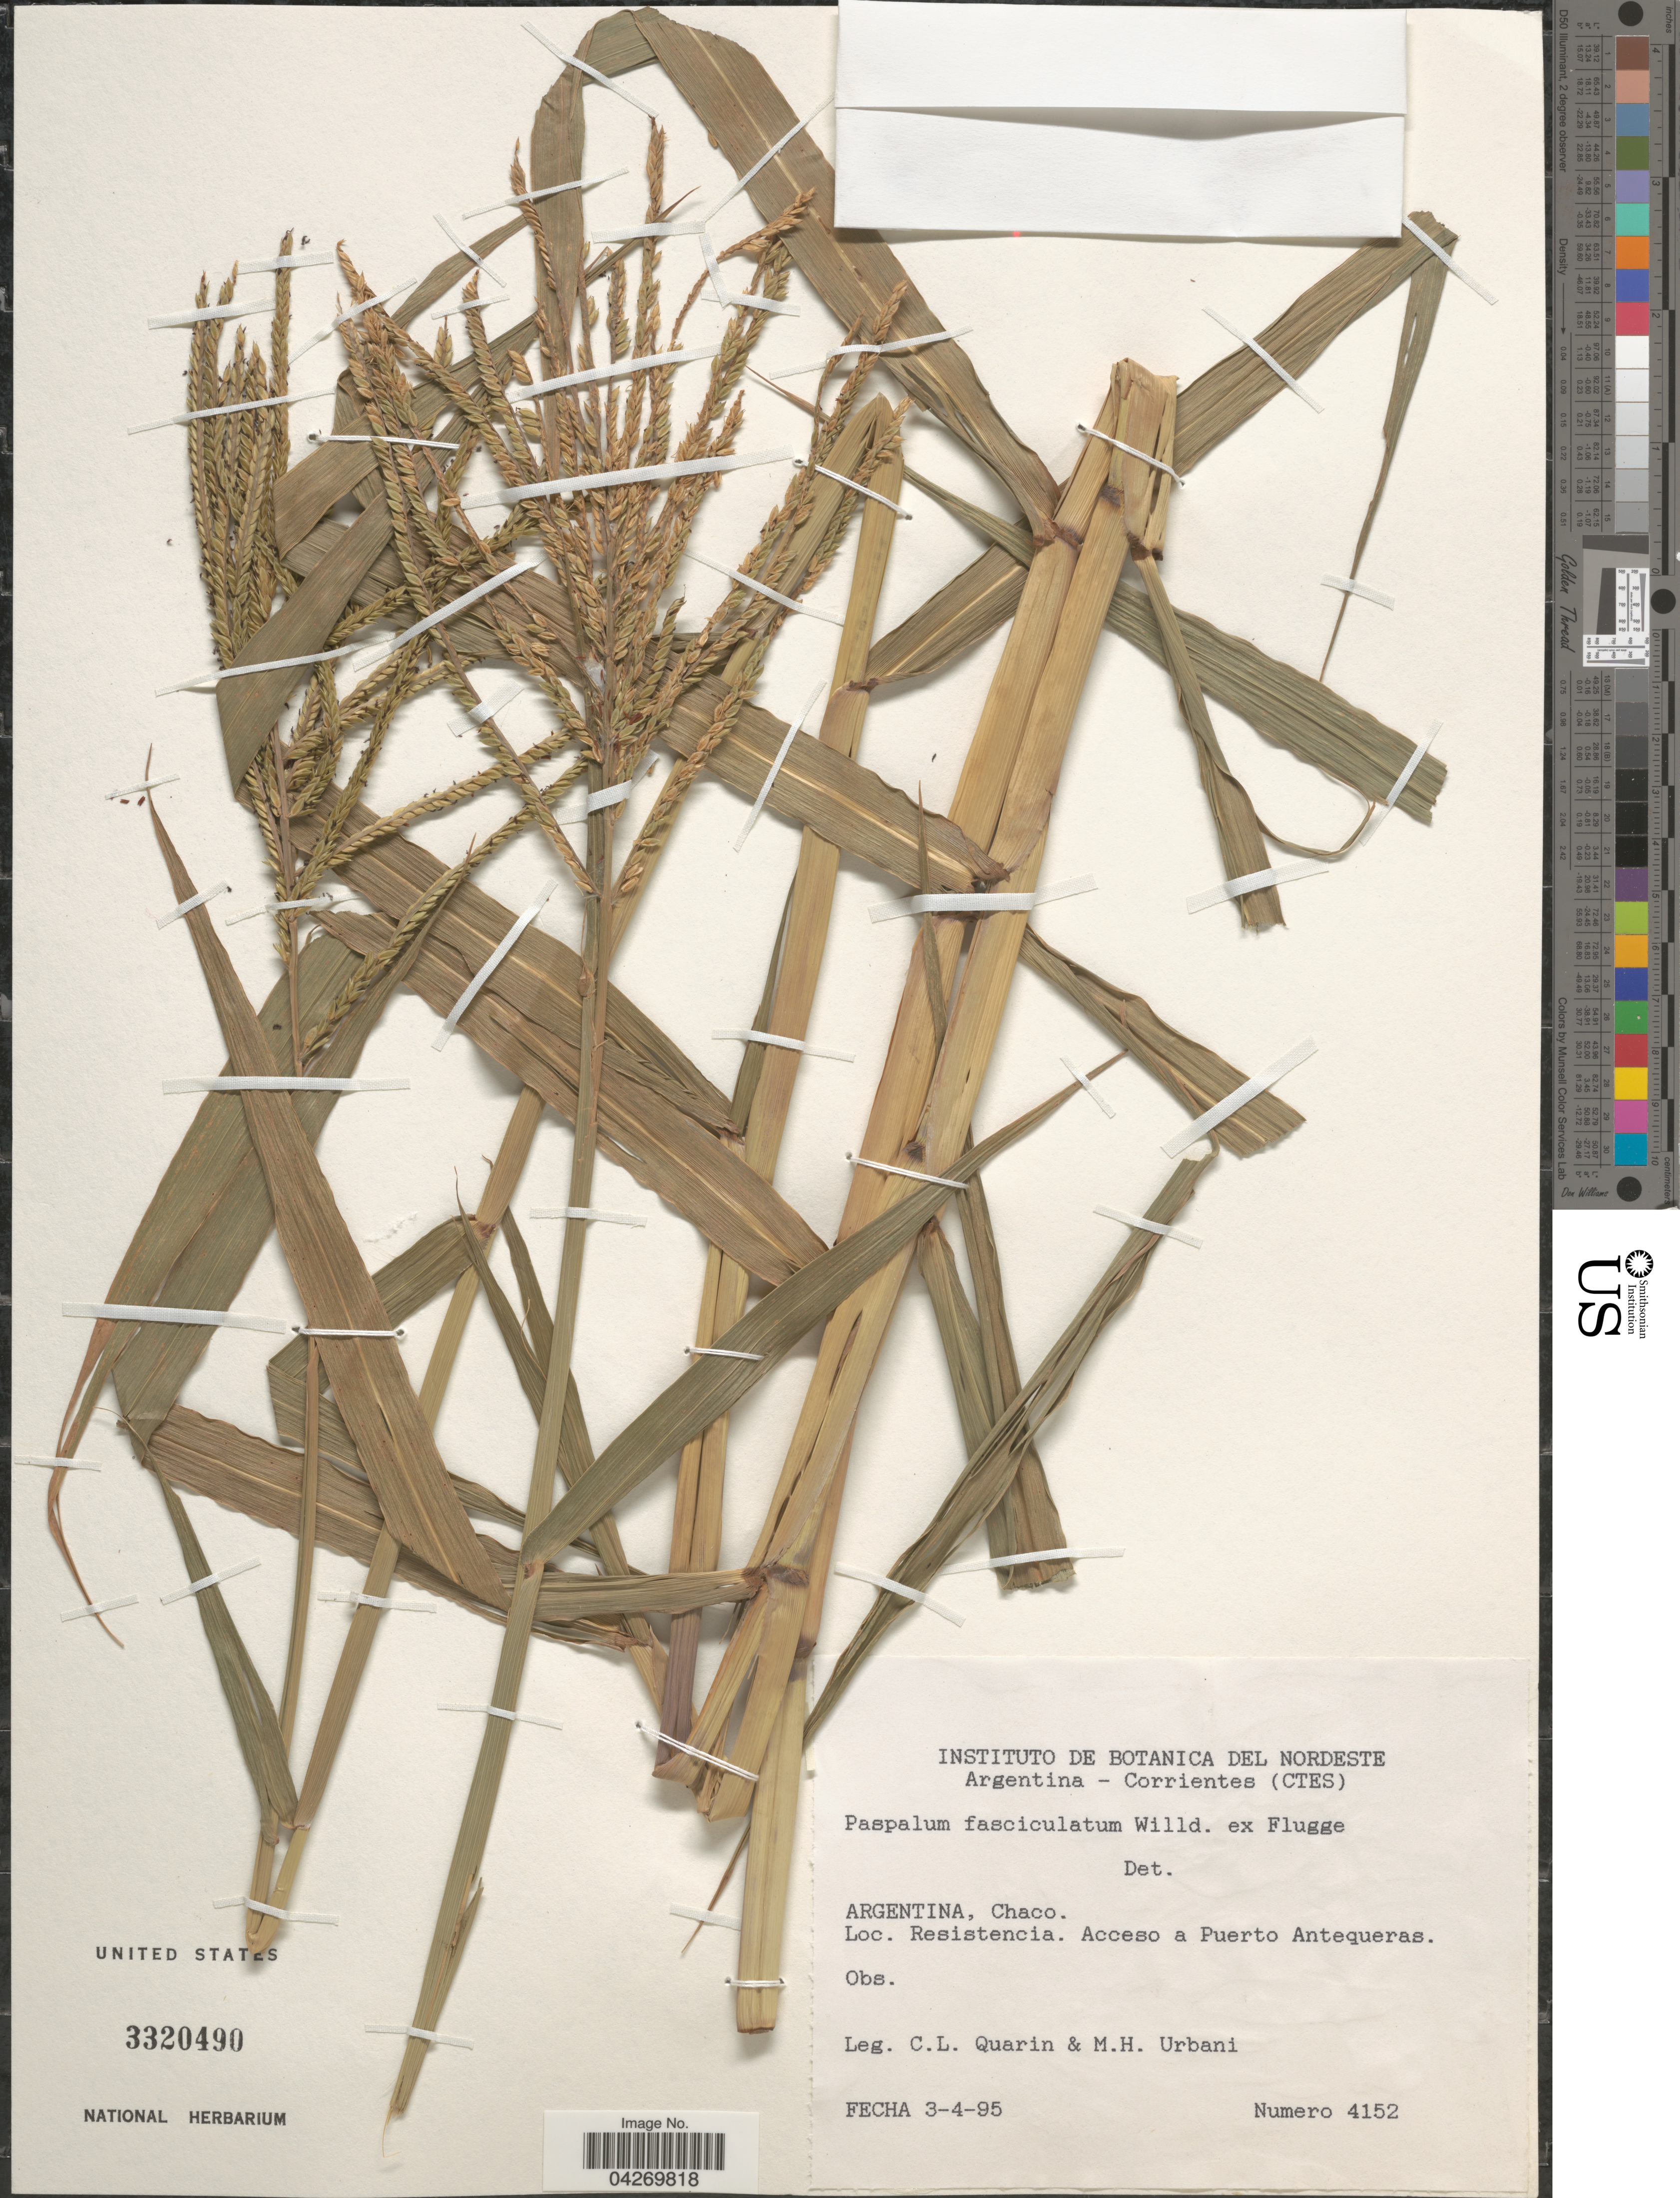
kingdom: Plantae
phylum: Tracheophyta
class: Liliopsida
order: Poales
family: Poaceae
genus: Paspalum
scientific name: Paspalum falcatum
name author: Nees ex Steud.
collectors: C. Quarin & M. Urbani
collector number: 4152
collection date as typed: Transcribed d/m/y: 3/4/95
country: Argentina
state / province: Chaco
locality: Chaco. Resistencia. Acceso a Puerto Antequeras.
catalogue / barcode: US 3320490